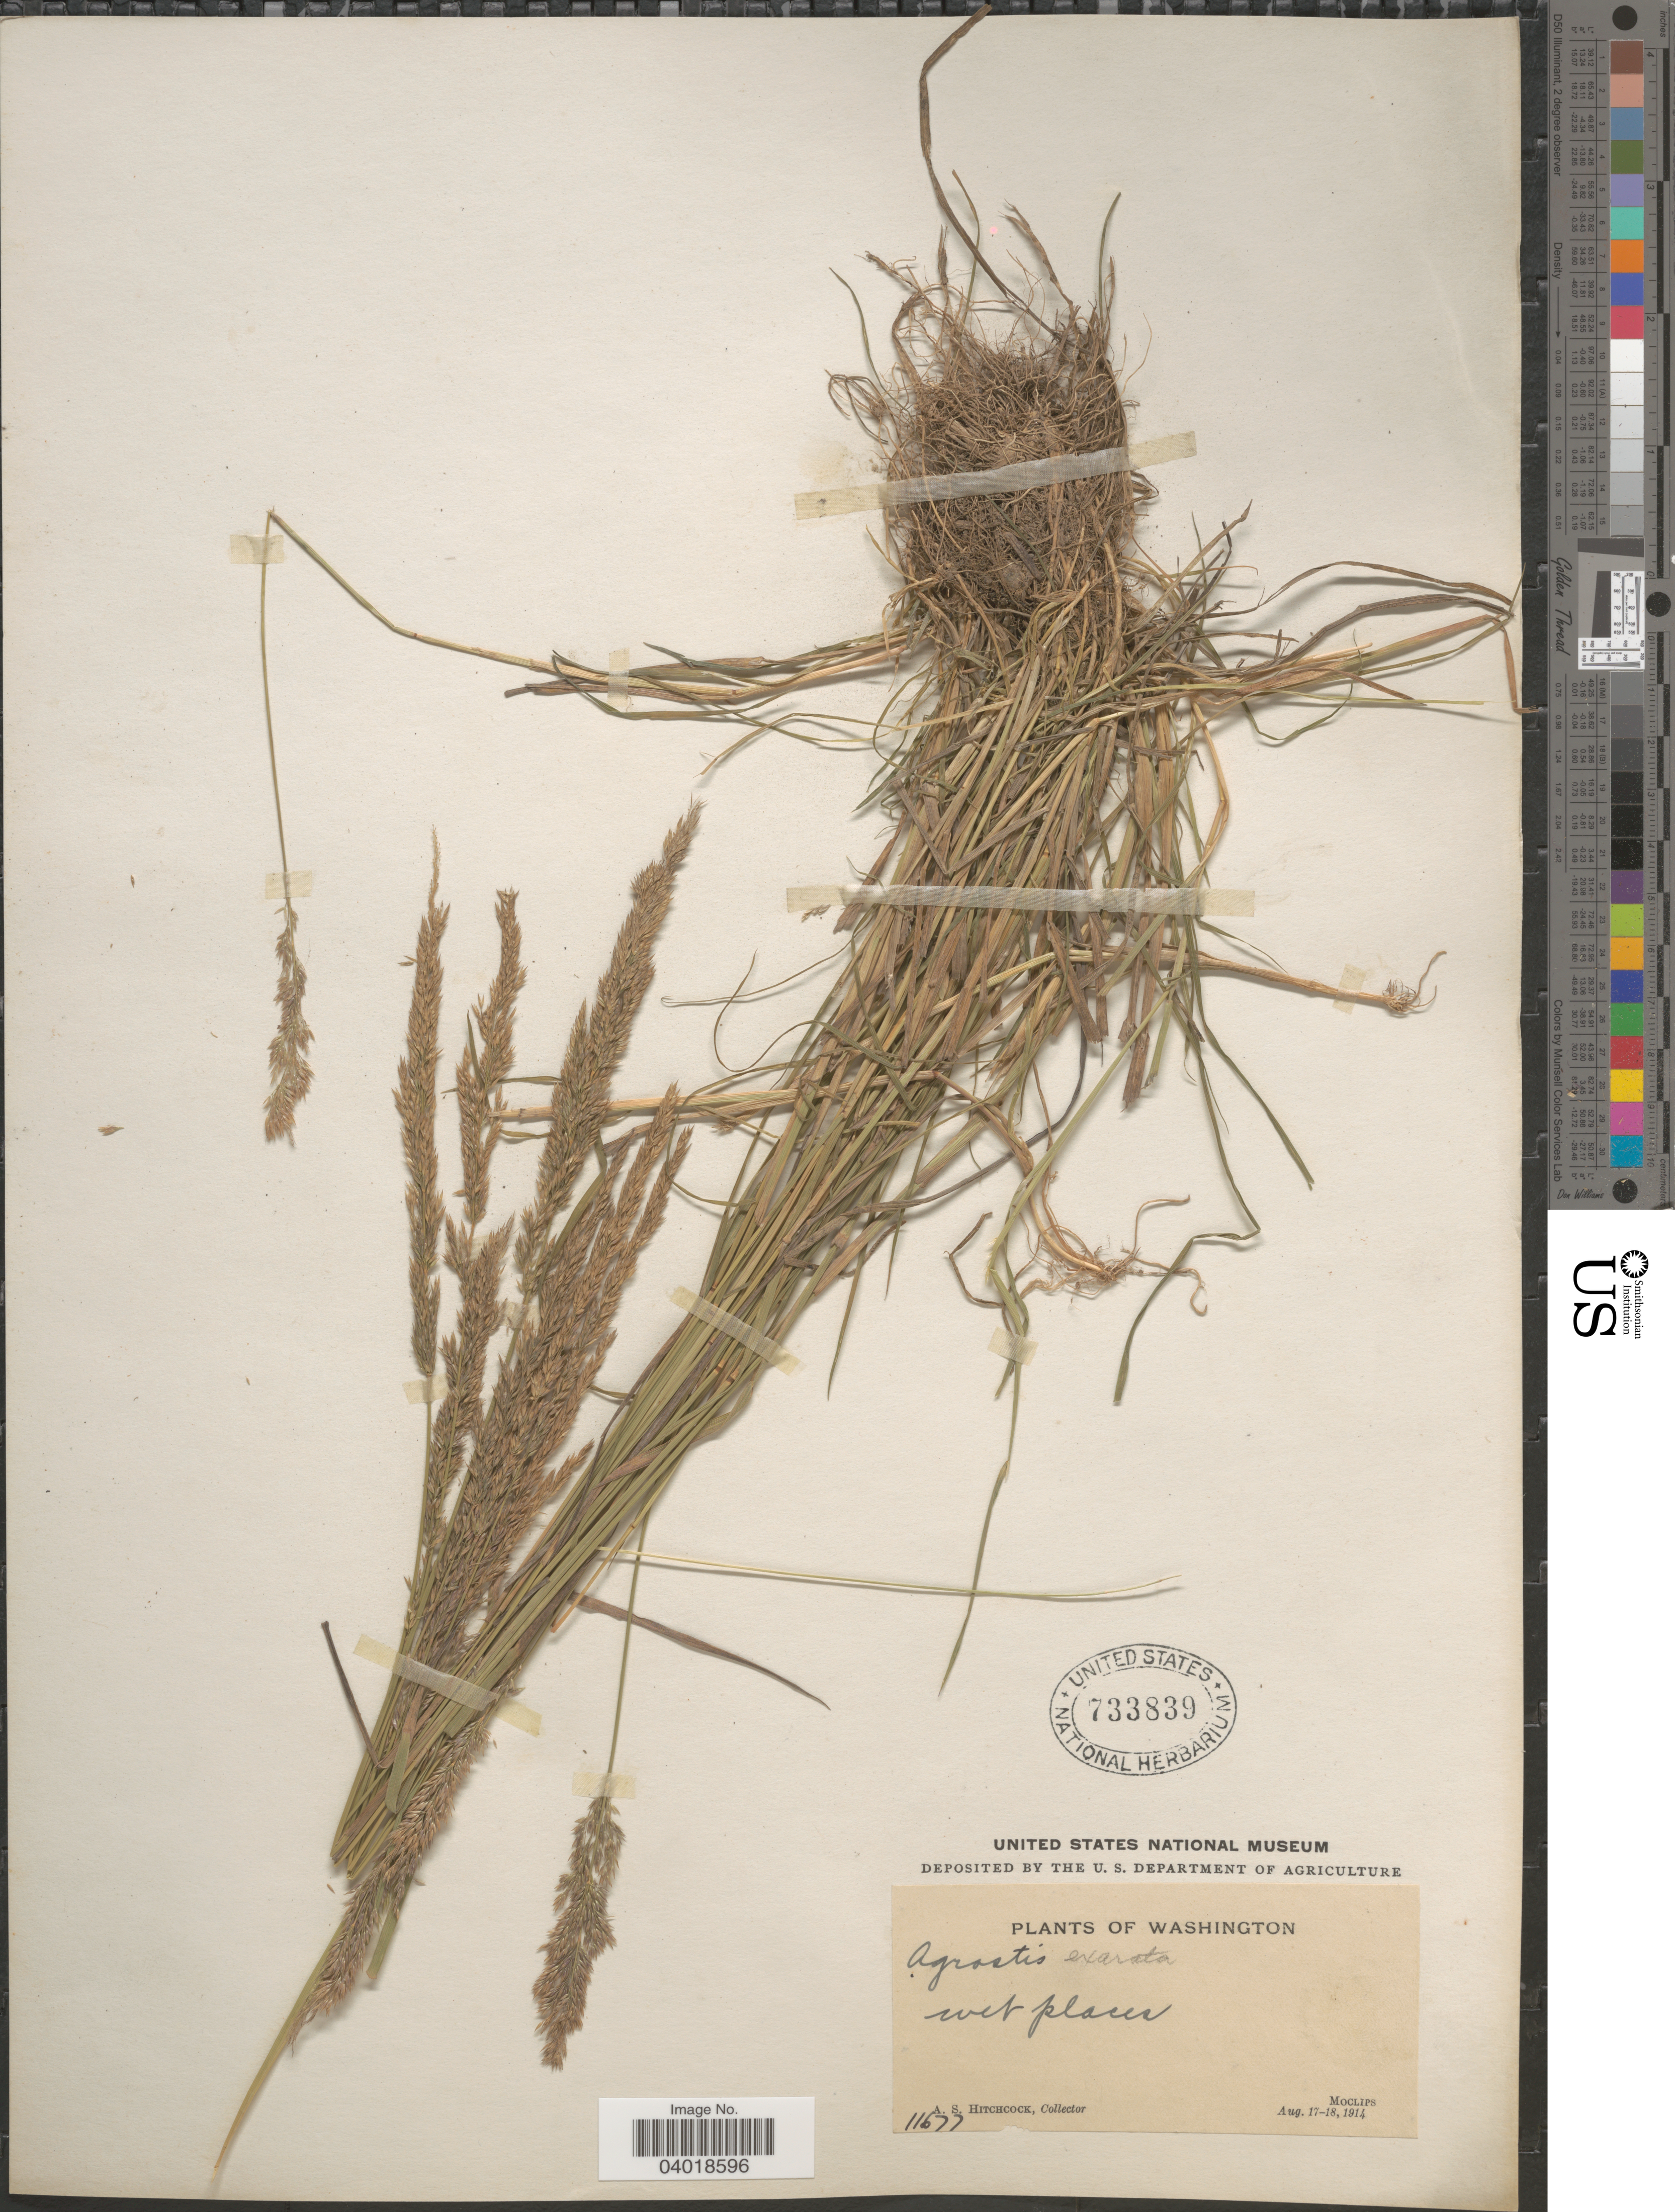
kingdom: Plantae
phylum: Tracheophyta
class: Liliopsida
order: Poales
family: Poaceae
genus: Agrostis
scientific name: Agrostis exarata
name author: Trin.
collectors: A. S. Hitchcock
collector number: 11677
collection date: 1914-08-17/1914-08-18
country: United States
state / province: Washington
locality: Wet places. Moclips.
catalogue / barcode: US 733839